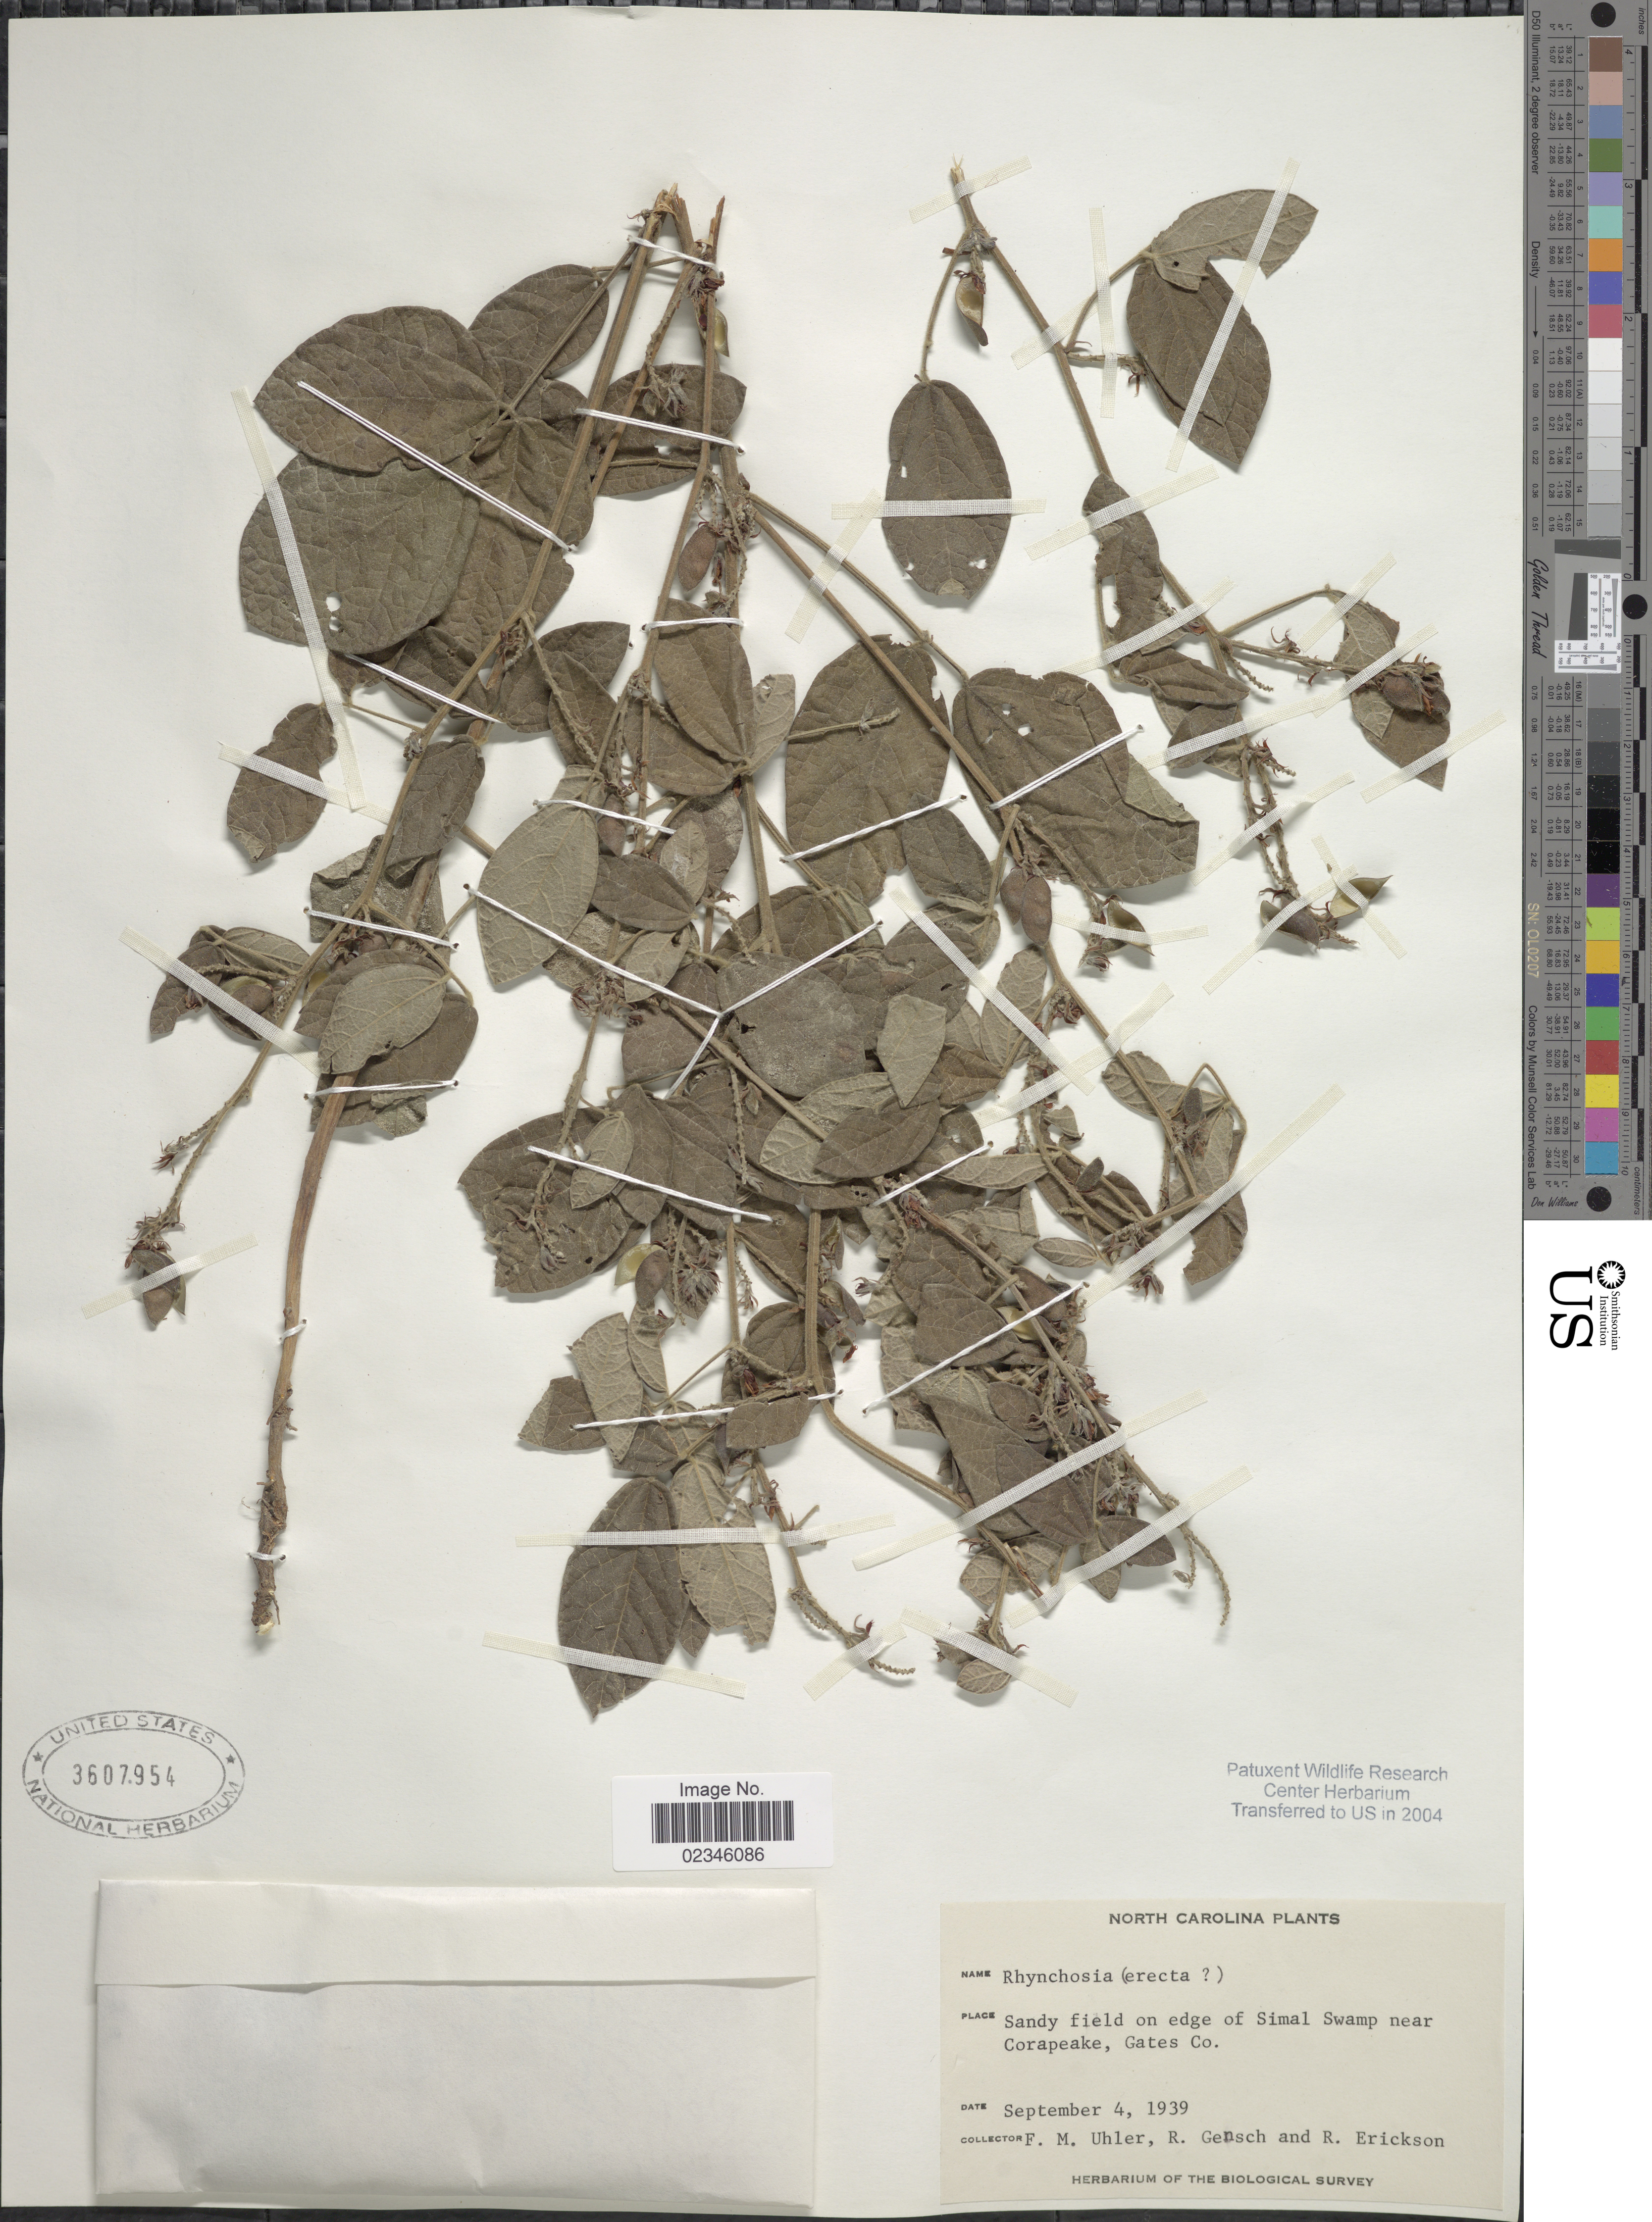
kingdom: Plantae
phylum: Tracheophyta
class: Magnoliopsida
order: Fabales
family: Fabaceae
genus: Rhynchosia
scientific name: Rhynchosia tomentosa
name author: (L.) Hook. & Arn.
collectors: F. M. Uhler, R. Gensch & R. Erickson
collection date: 1939-09-04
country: United States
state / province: North Carolina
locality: Sandy field on edge of Simal Swamp near Corapeake, Gates Co.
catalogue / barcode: US 3607954